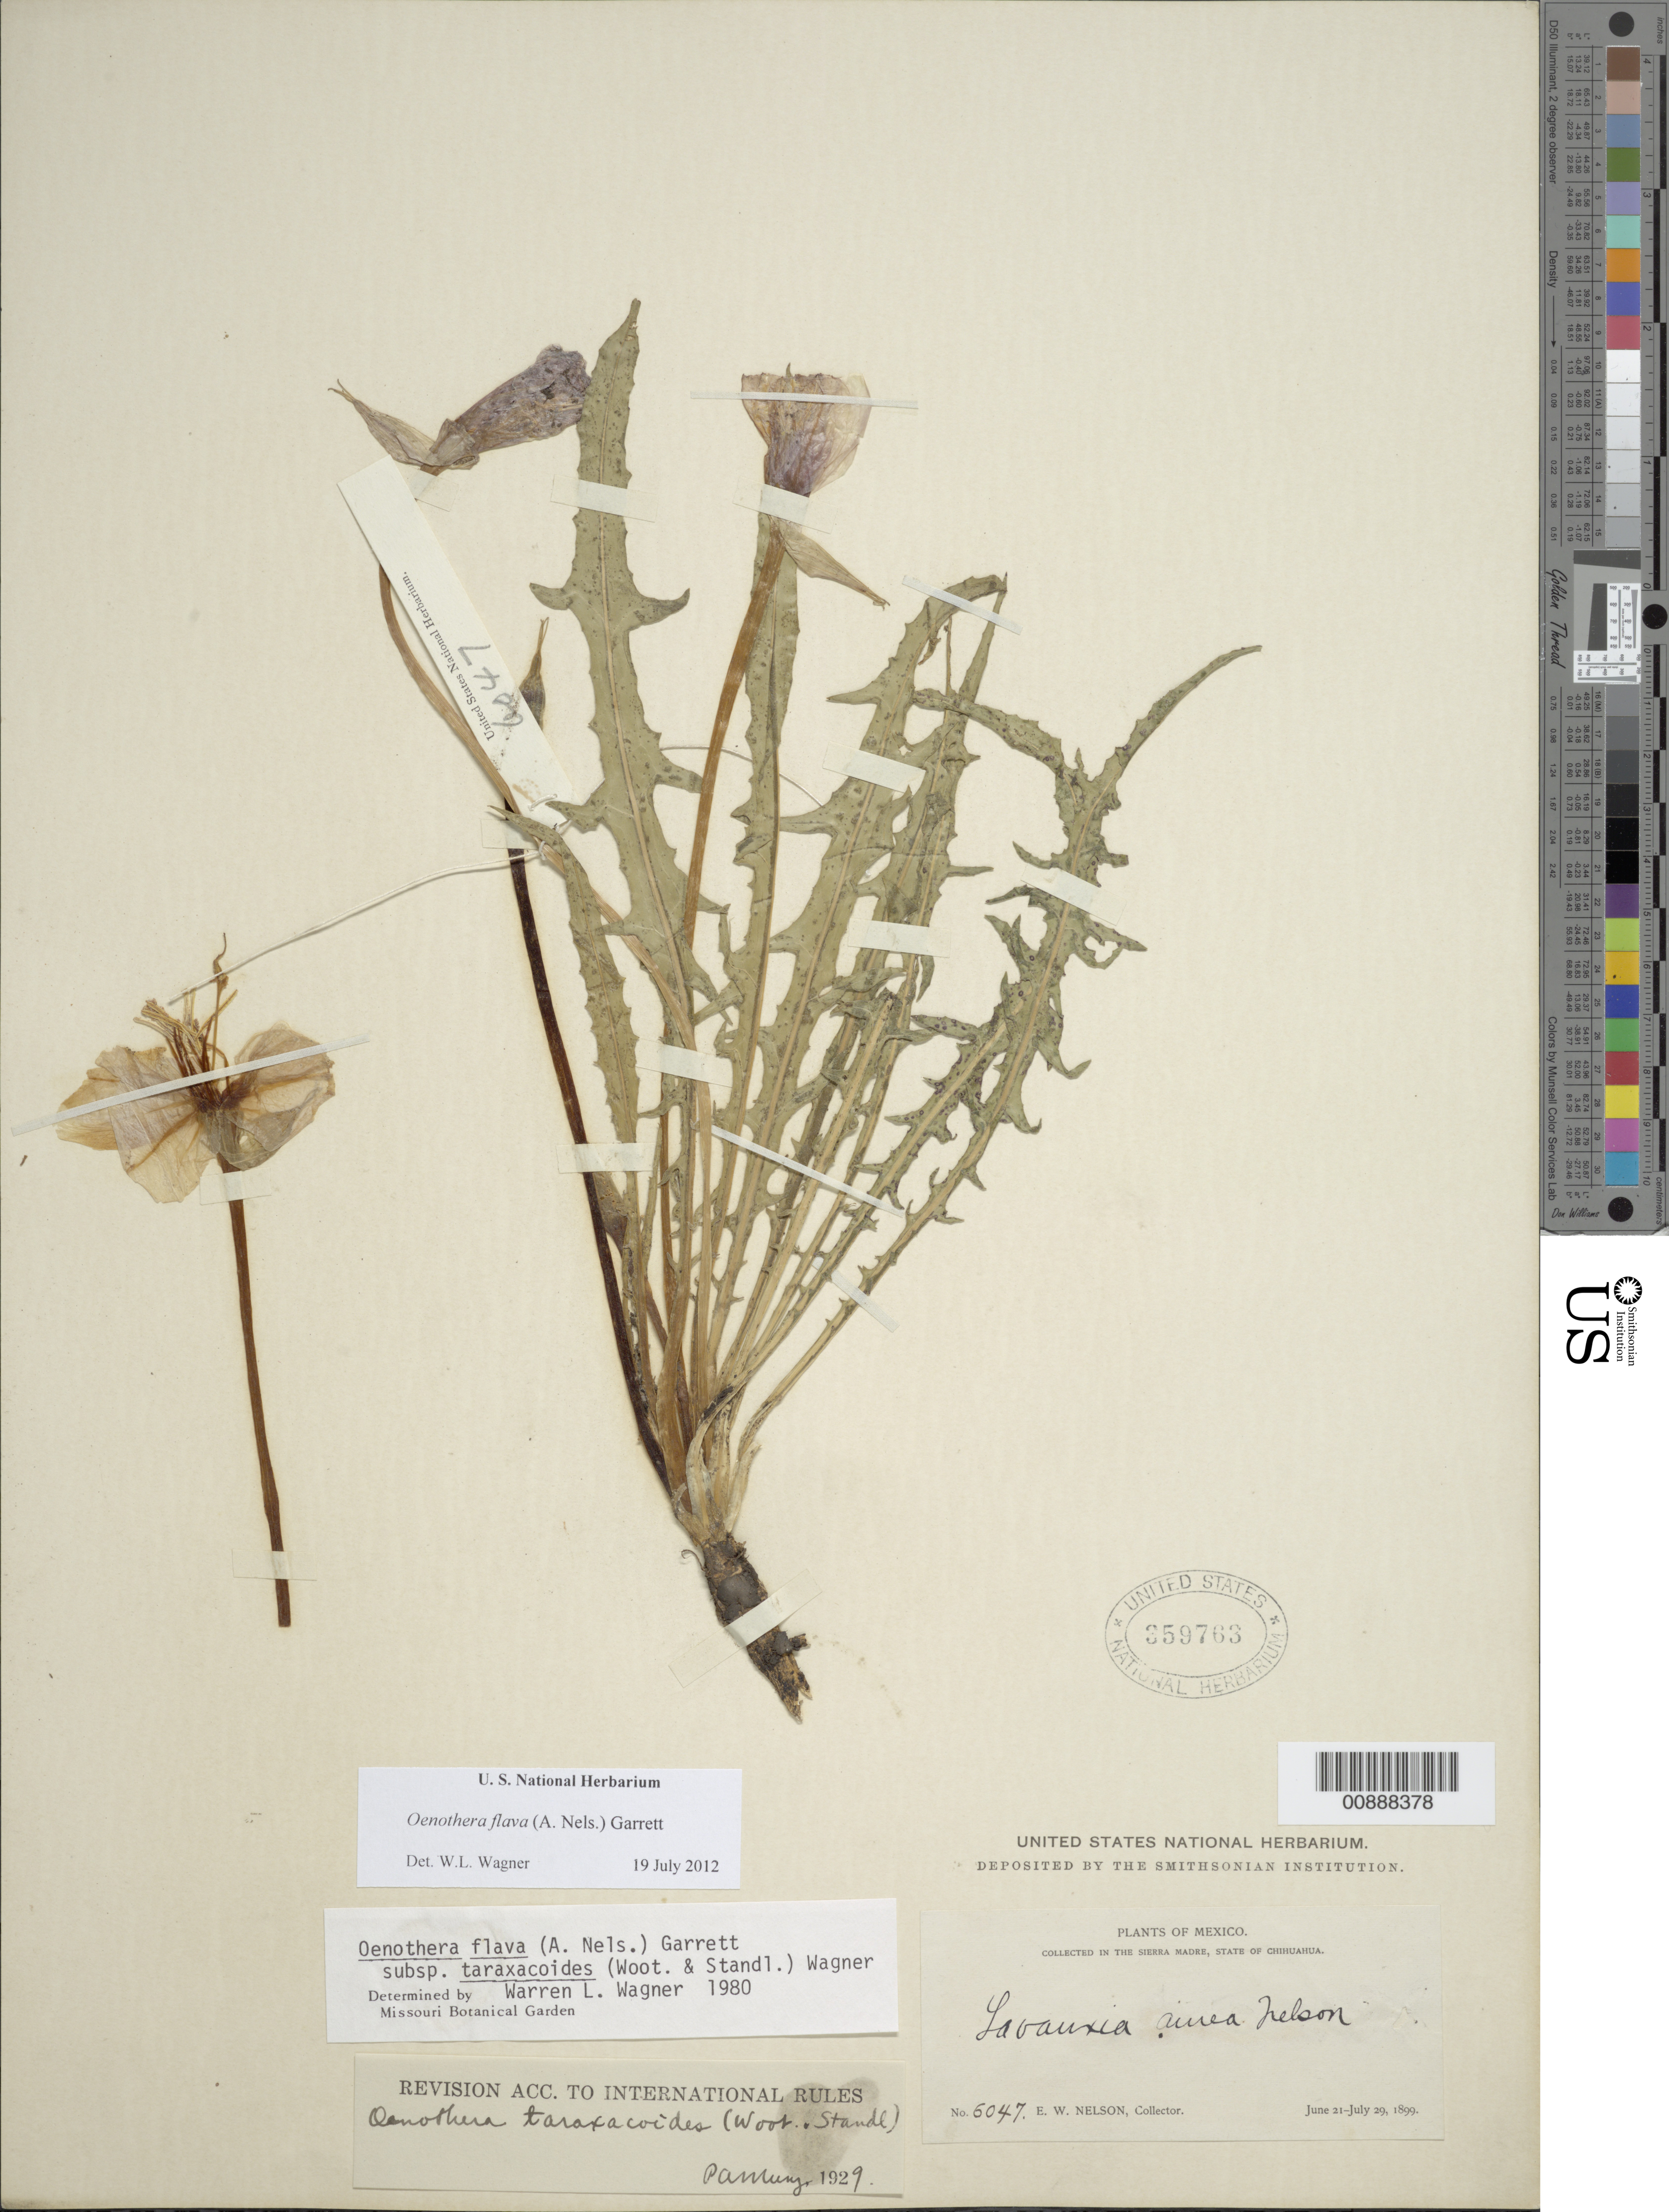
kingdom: Plantae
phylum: Tracheophyta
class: Magnoliopsida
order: Myrtales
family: Onagraceae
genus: Oenothera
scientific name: Oenothera flava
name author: (A. Nelson) Garrett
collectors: E. W. Nelson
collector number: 6047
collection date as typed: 21 Jun 1899 to 29 Jul 1899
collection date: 1899-06-21/1899-07-29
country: Mexico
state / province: Chihuahua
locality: Sierra Madre, Chihuahua.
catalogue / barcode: US 359763